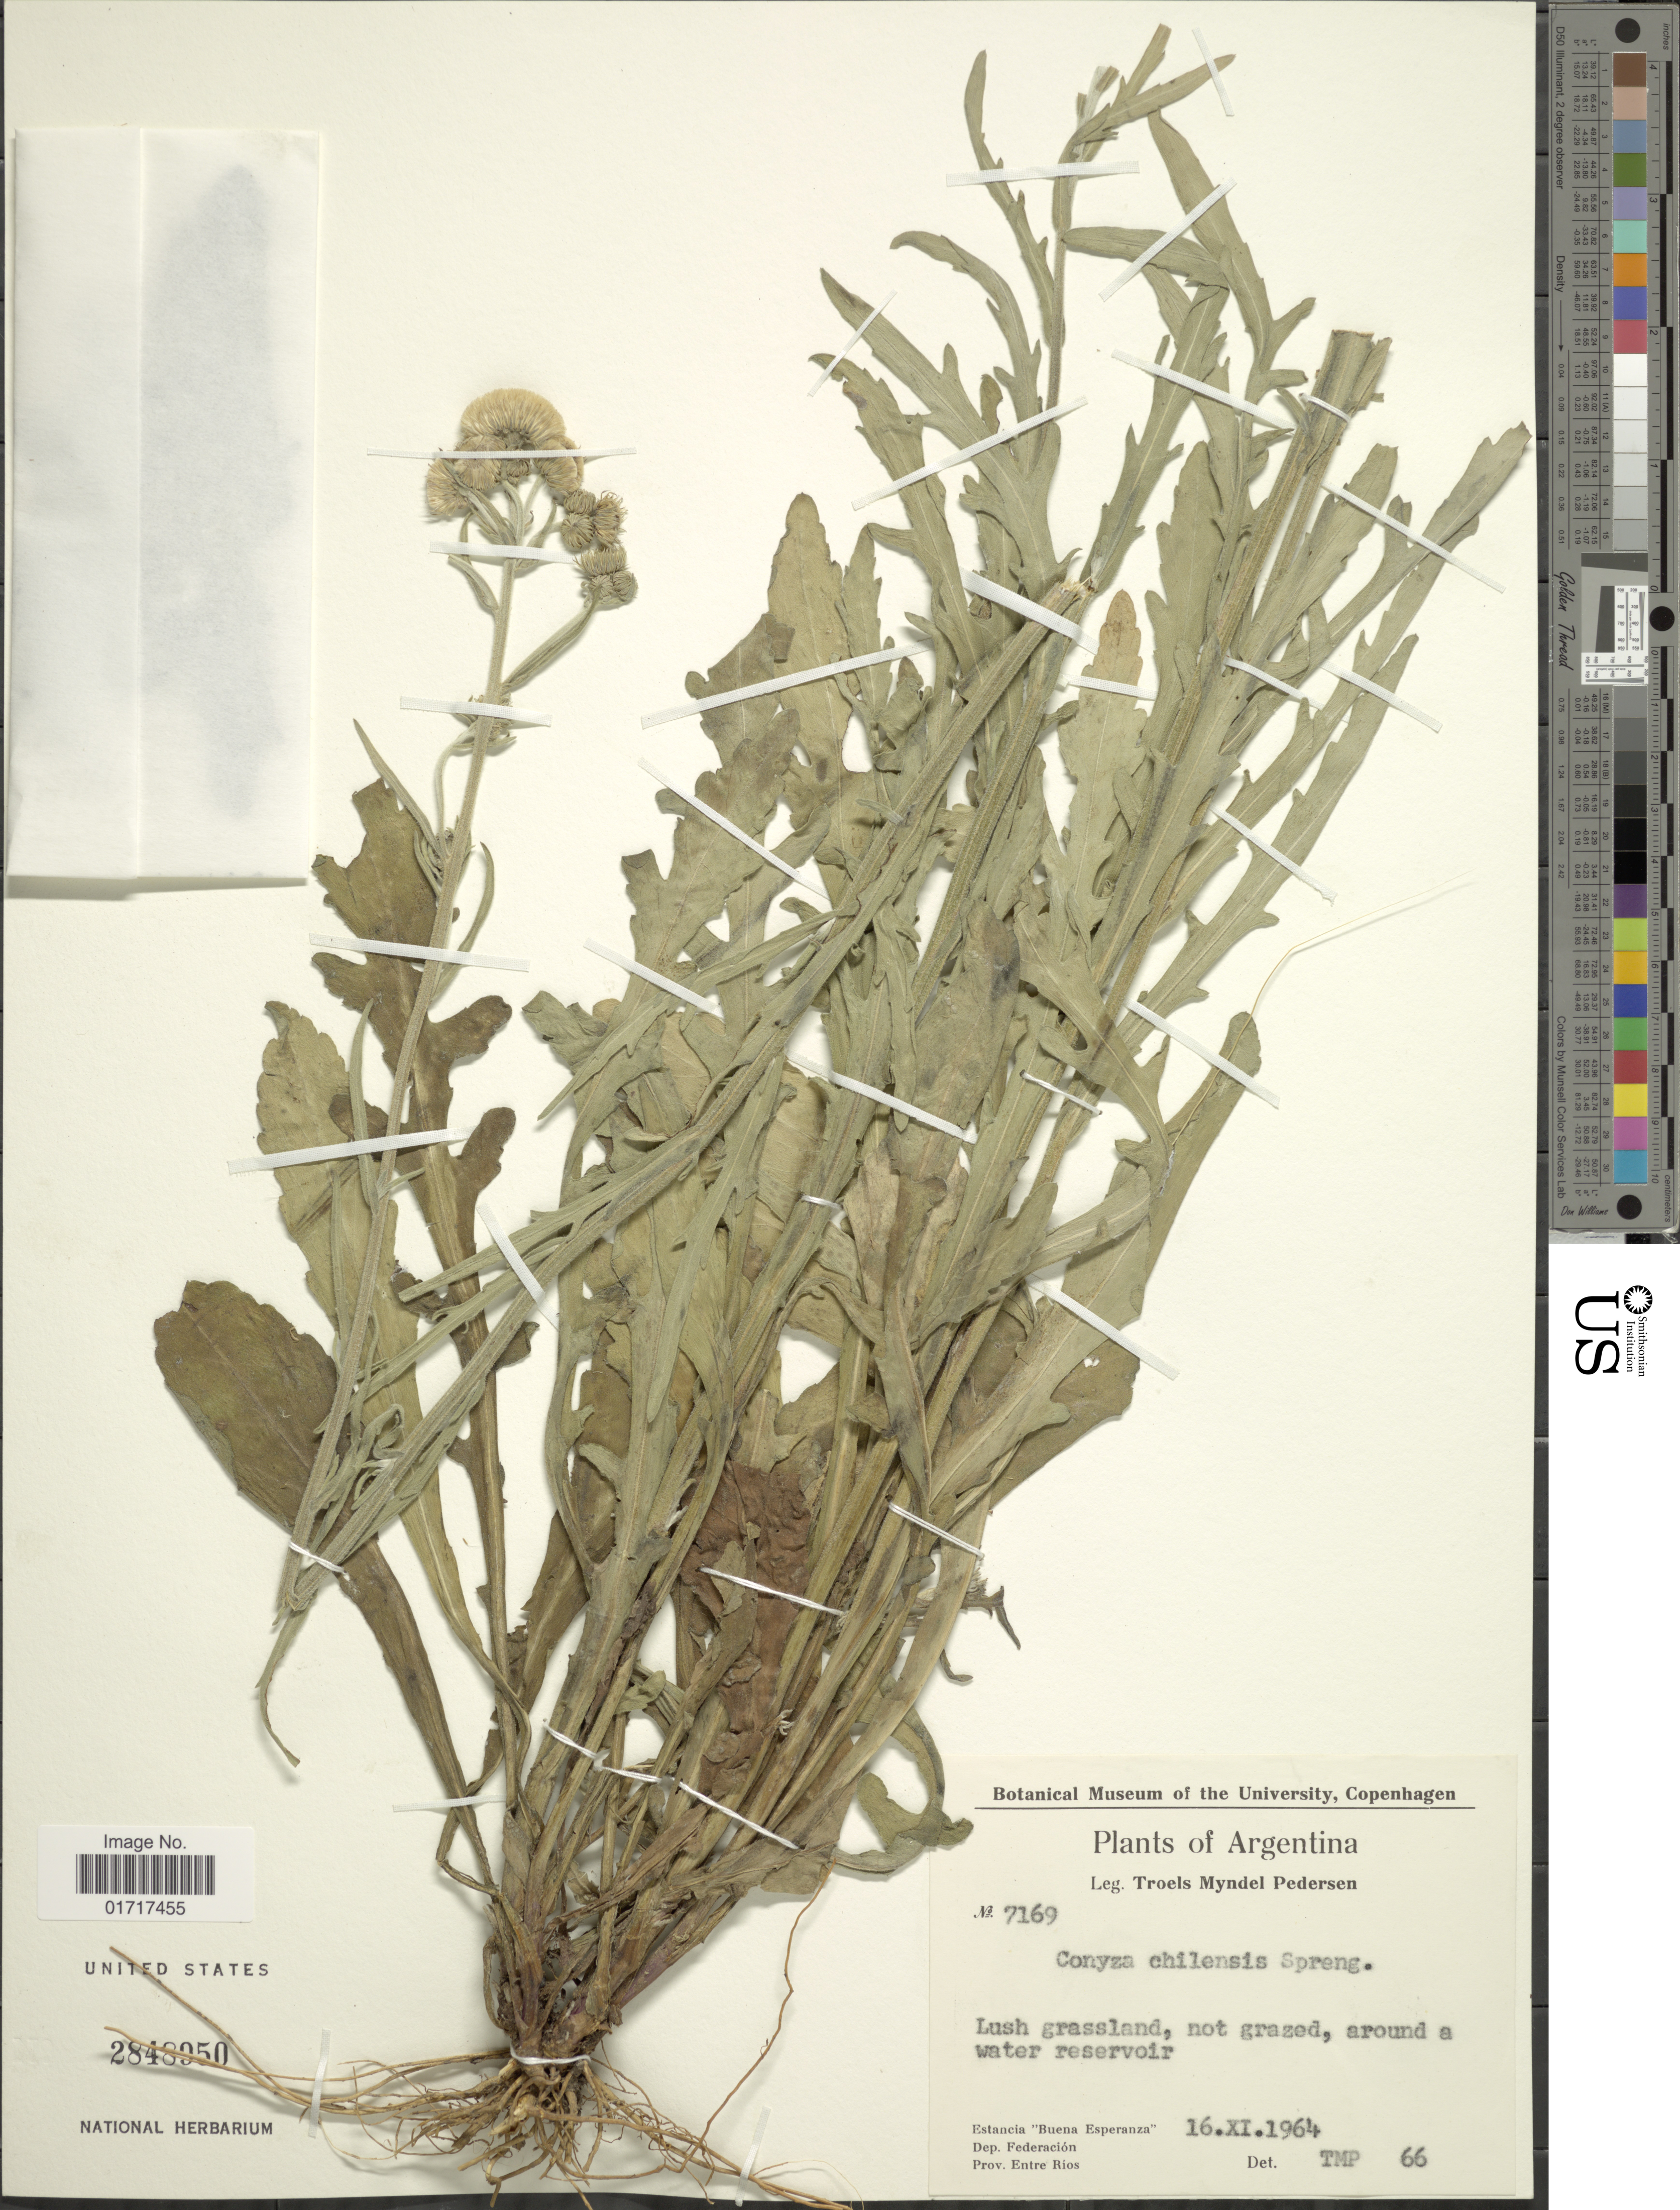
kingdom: Plantae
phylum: Tracheophyta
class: Magnoliopsida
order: Asterales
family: Asteraceae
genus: Conyza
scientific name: Conyza primulaefolia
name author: (Lam.) Cuatrec. & Lourteig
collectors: T. Pederson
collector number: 7169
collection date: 1964-11-16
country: Argentina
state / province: Entre Rios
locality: Lush grassland. Estancia "Buena Esperanza", Dep. Federacion, Prov. Entre Rios.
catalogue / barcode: US 2848950